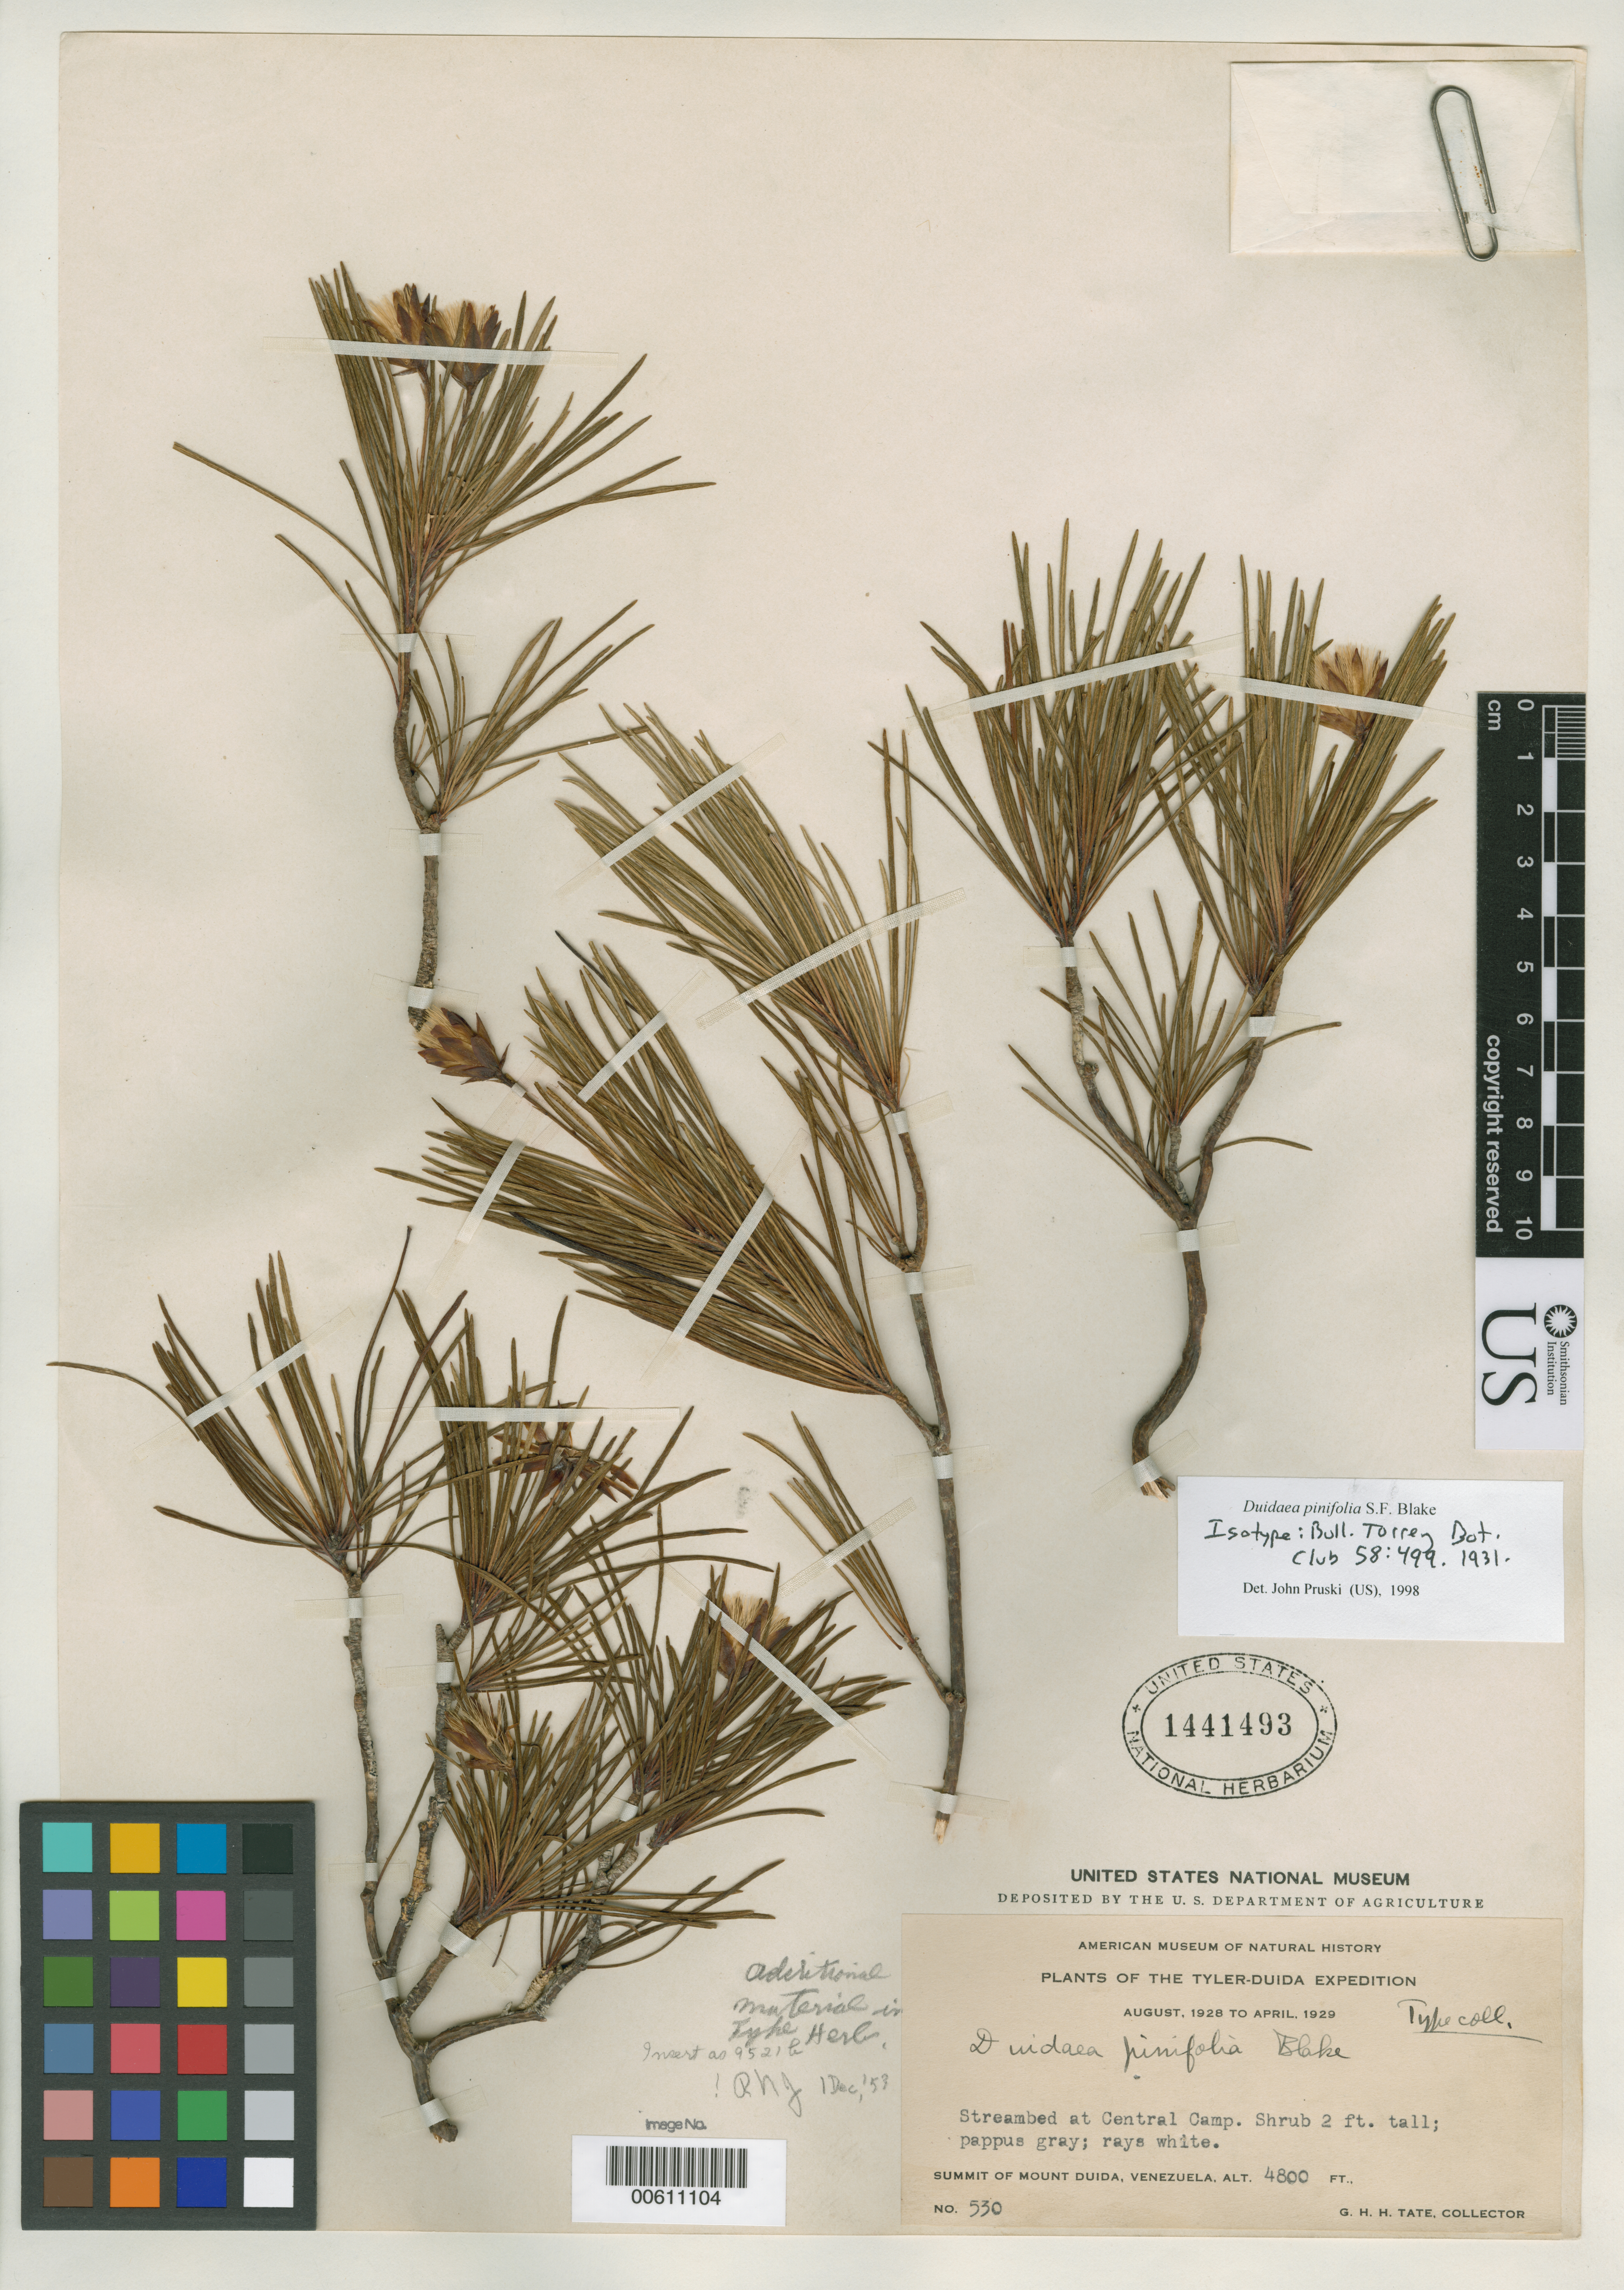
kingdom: Plantae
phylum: Tracheophyta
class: Magnoliopsida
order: Asterales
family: Asteraceae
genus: Duidaea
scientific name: Duidaea pinifolia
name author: S.F. Blake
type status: Isotype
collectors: G. H. H.Tate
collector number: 530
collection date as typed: Aug 1928 to -- Apr 1929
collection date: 1928-08/1929-04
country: Venezuela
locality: Summit of Mount Duida. Central Camp.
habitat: Streambed.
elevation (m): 1463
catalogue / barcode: US 1441493